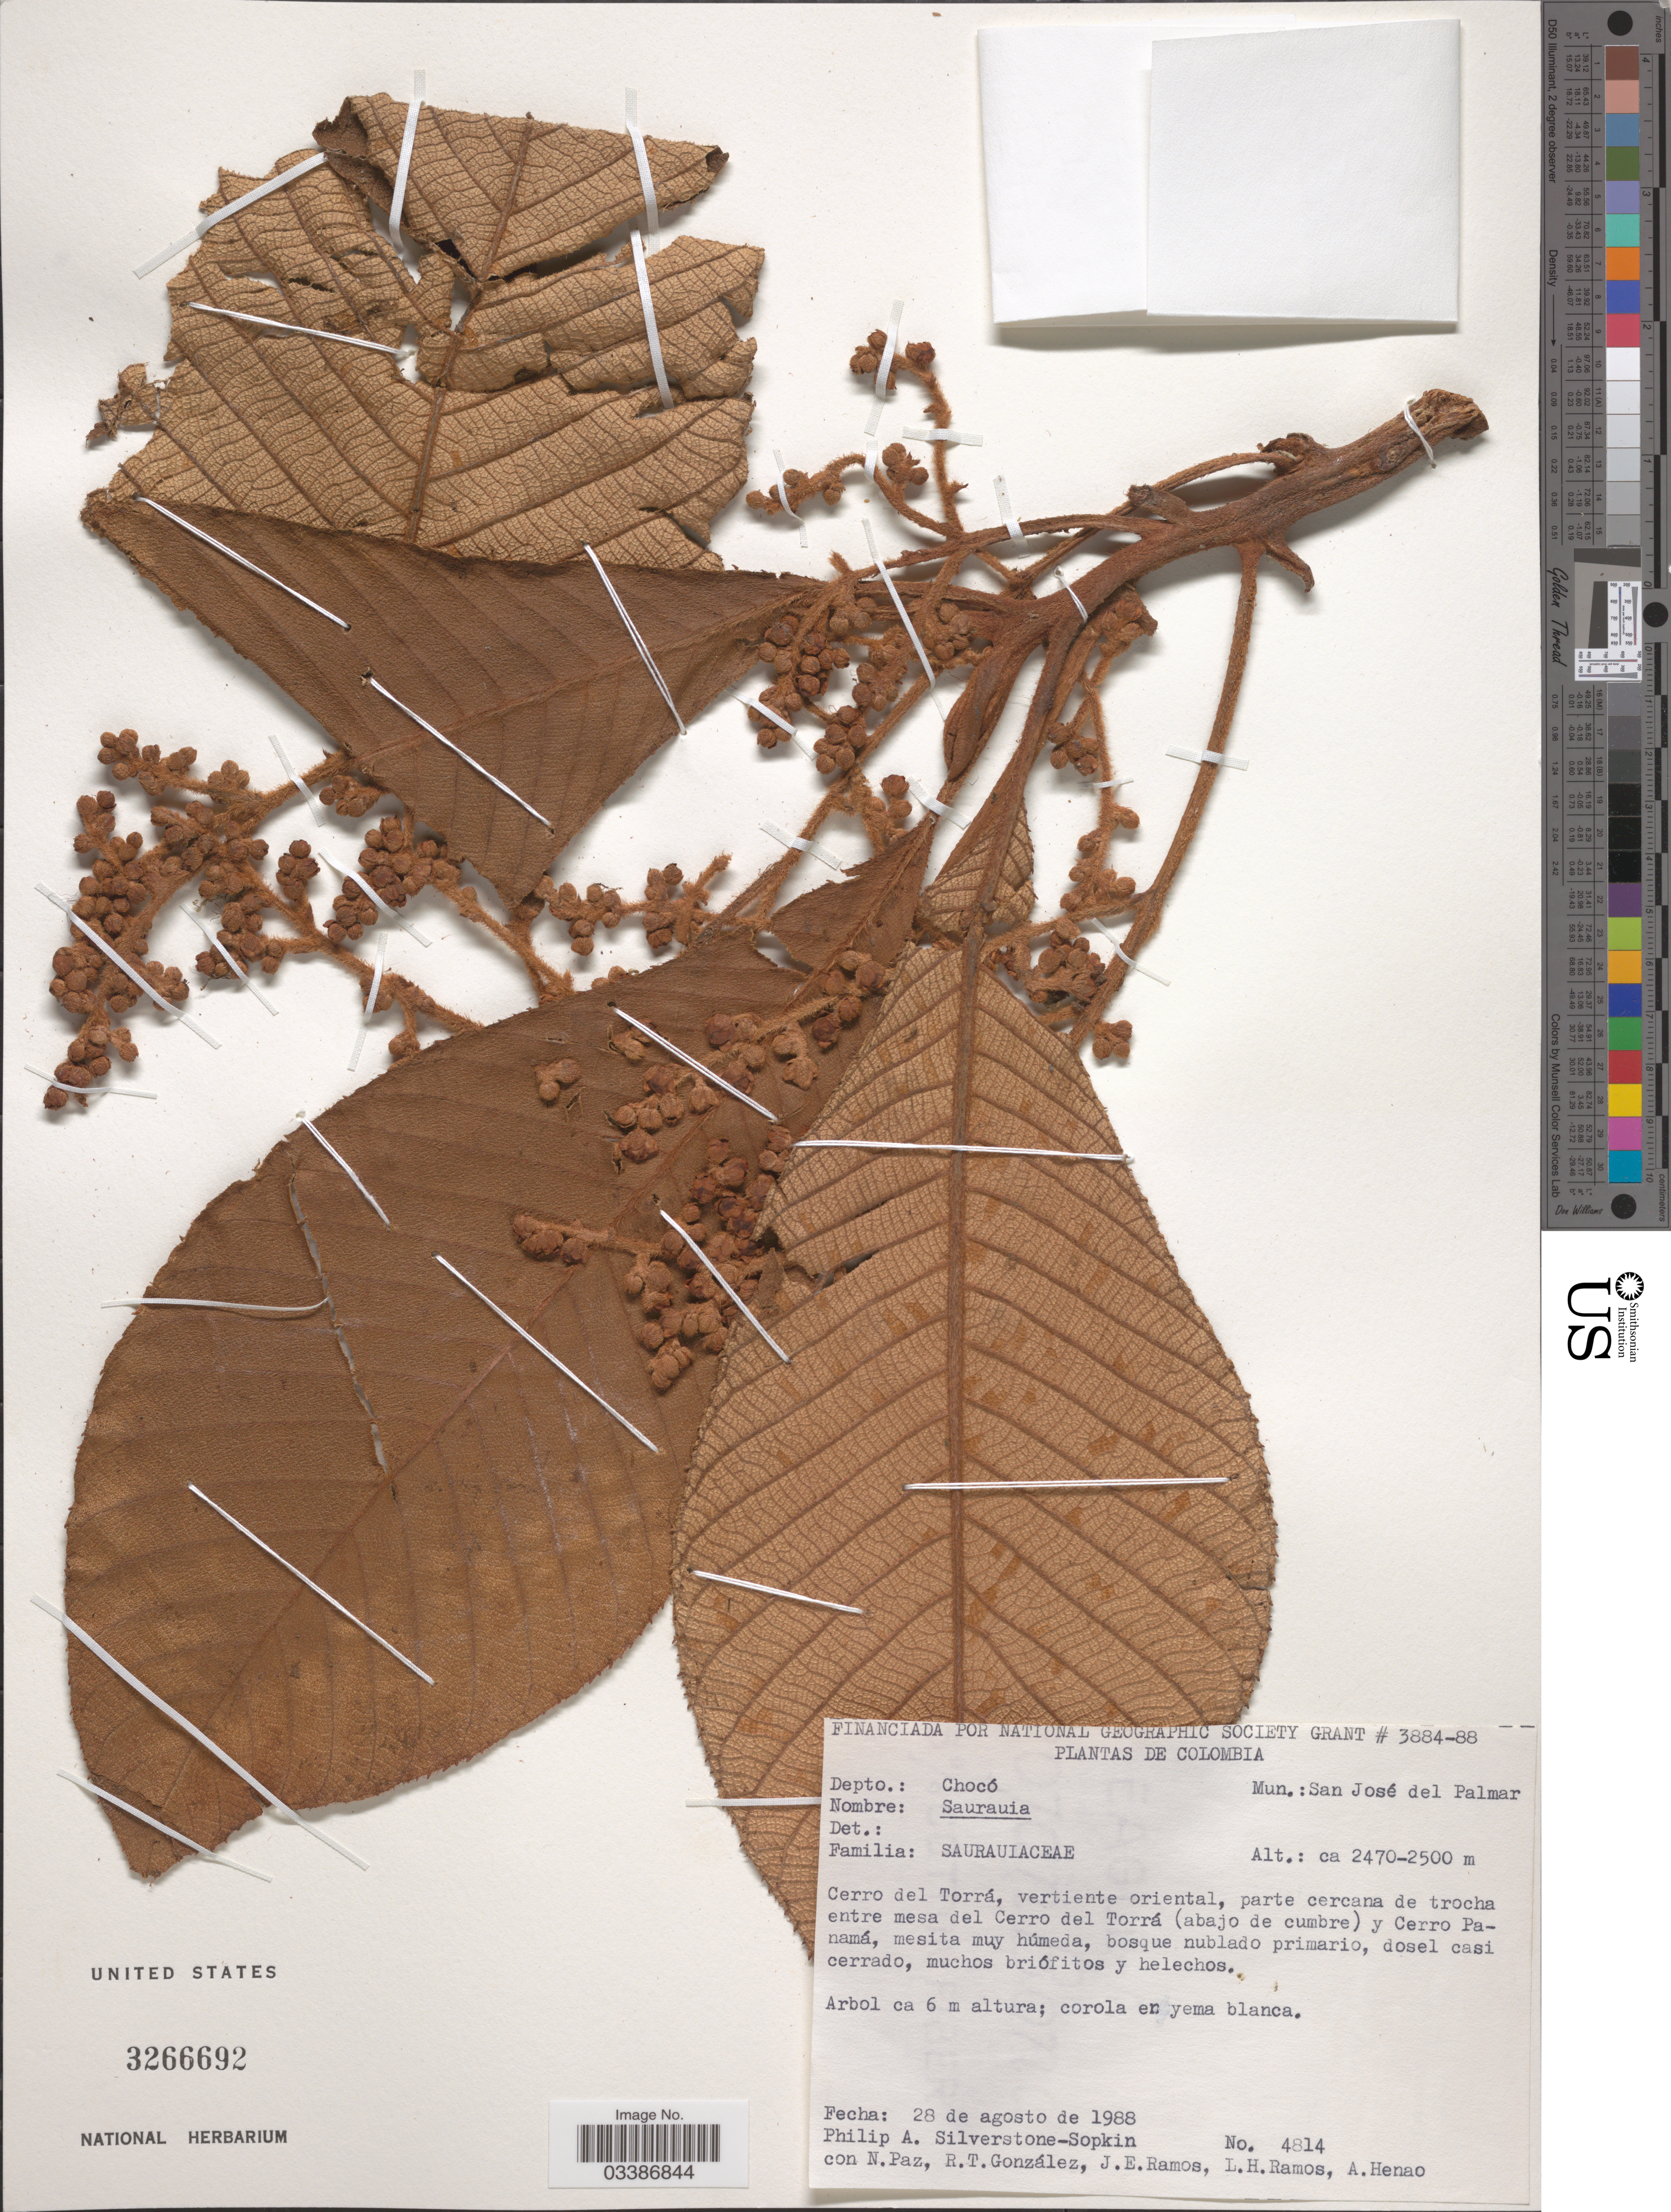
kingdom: Plantae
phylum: Tracheophyta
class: Magnoliopsida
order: Ericales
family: Actinidiaceae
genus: Saurauia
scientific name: Saurauia sp.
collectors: P. A. Silverstone-Sopkin, N. Paz, R. Gonzalez, J. E. Ramos & et al.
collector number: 4814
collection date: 1988-08-28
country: Colombia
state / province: Chocó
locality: Depto.: Chocó, Mun.: San José del Palmar. Cerro del Torrá, vertiente oriental, parte cercana de trocha entre mesa del Cerro del Torrá (abajo de cumbre) y Cerro Panamá.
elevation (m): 2470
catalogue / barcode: US 3266692